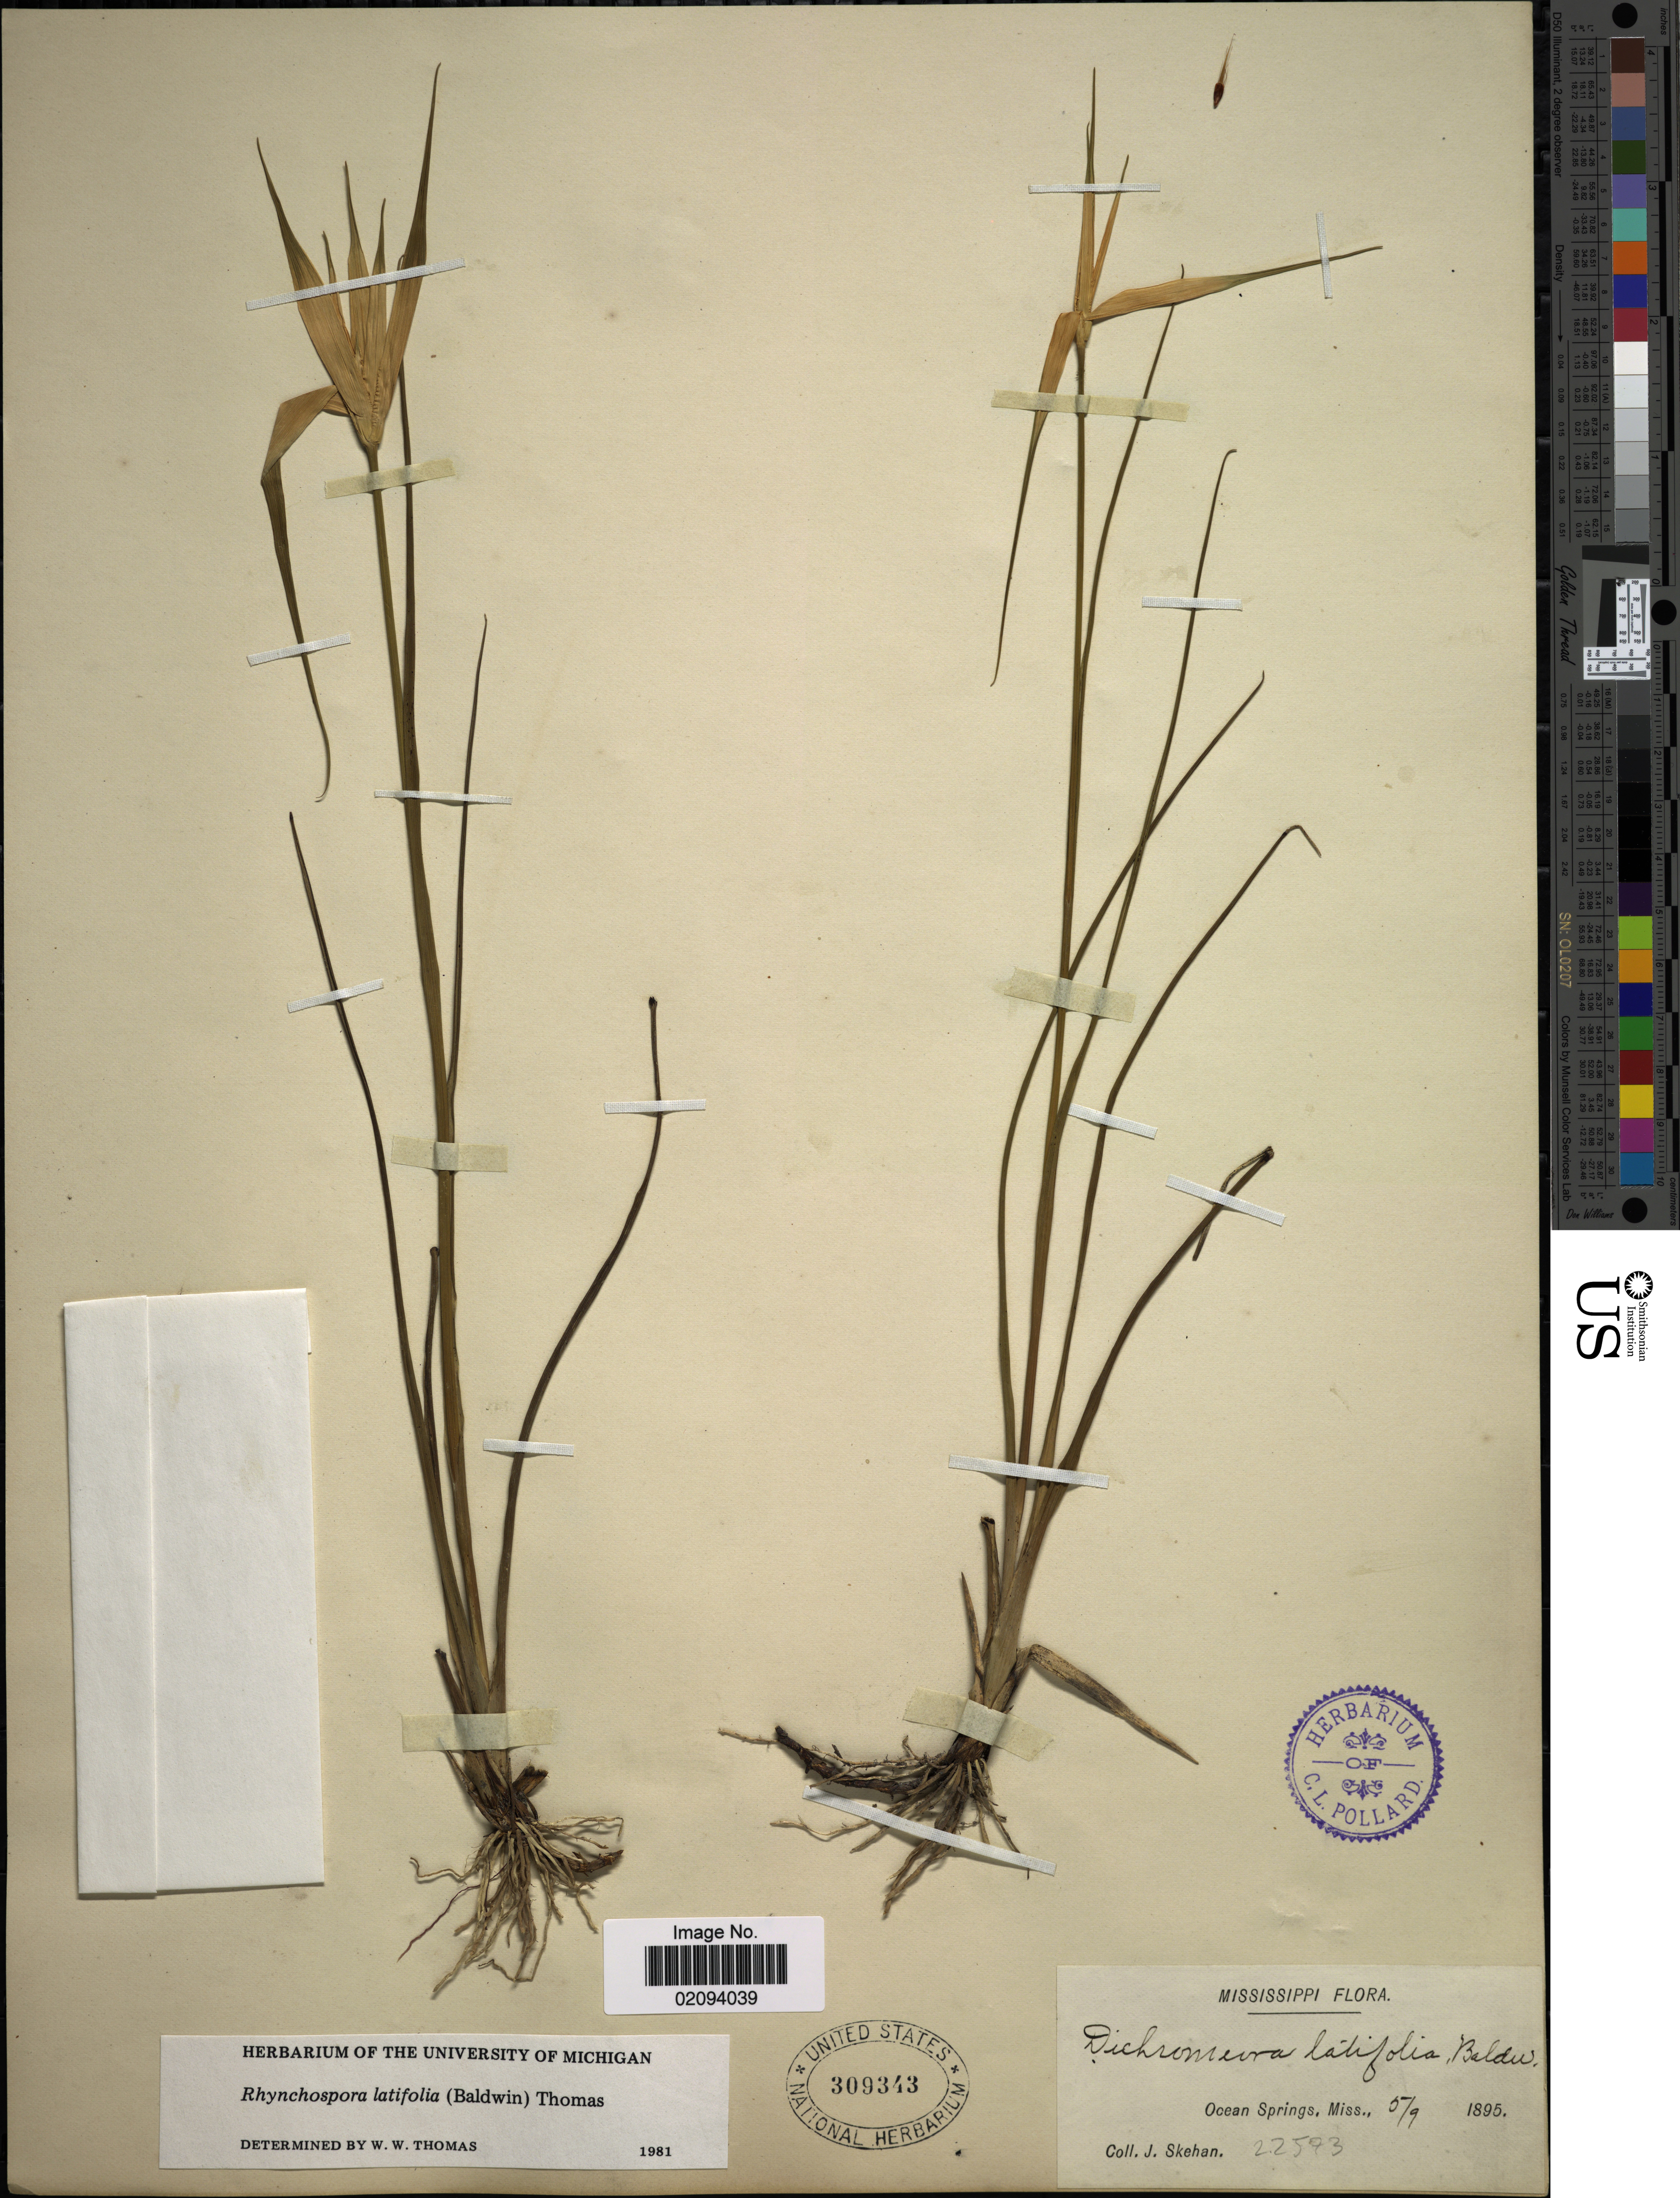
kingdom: Plantae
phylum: Tracheophyta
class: Liliopsida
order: Poales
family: Cyperaceae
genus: Rhynchospora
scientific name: Rhynchospora latifolia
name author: (Baldwin ex Elliott) W.W. Thomas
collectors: J. Skehan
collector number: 22593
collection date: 1895-05-09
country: United States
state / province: Mississippi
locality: Ocean Springs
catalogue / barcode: US 309343